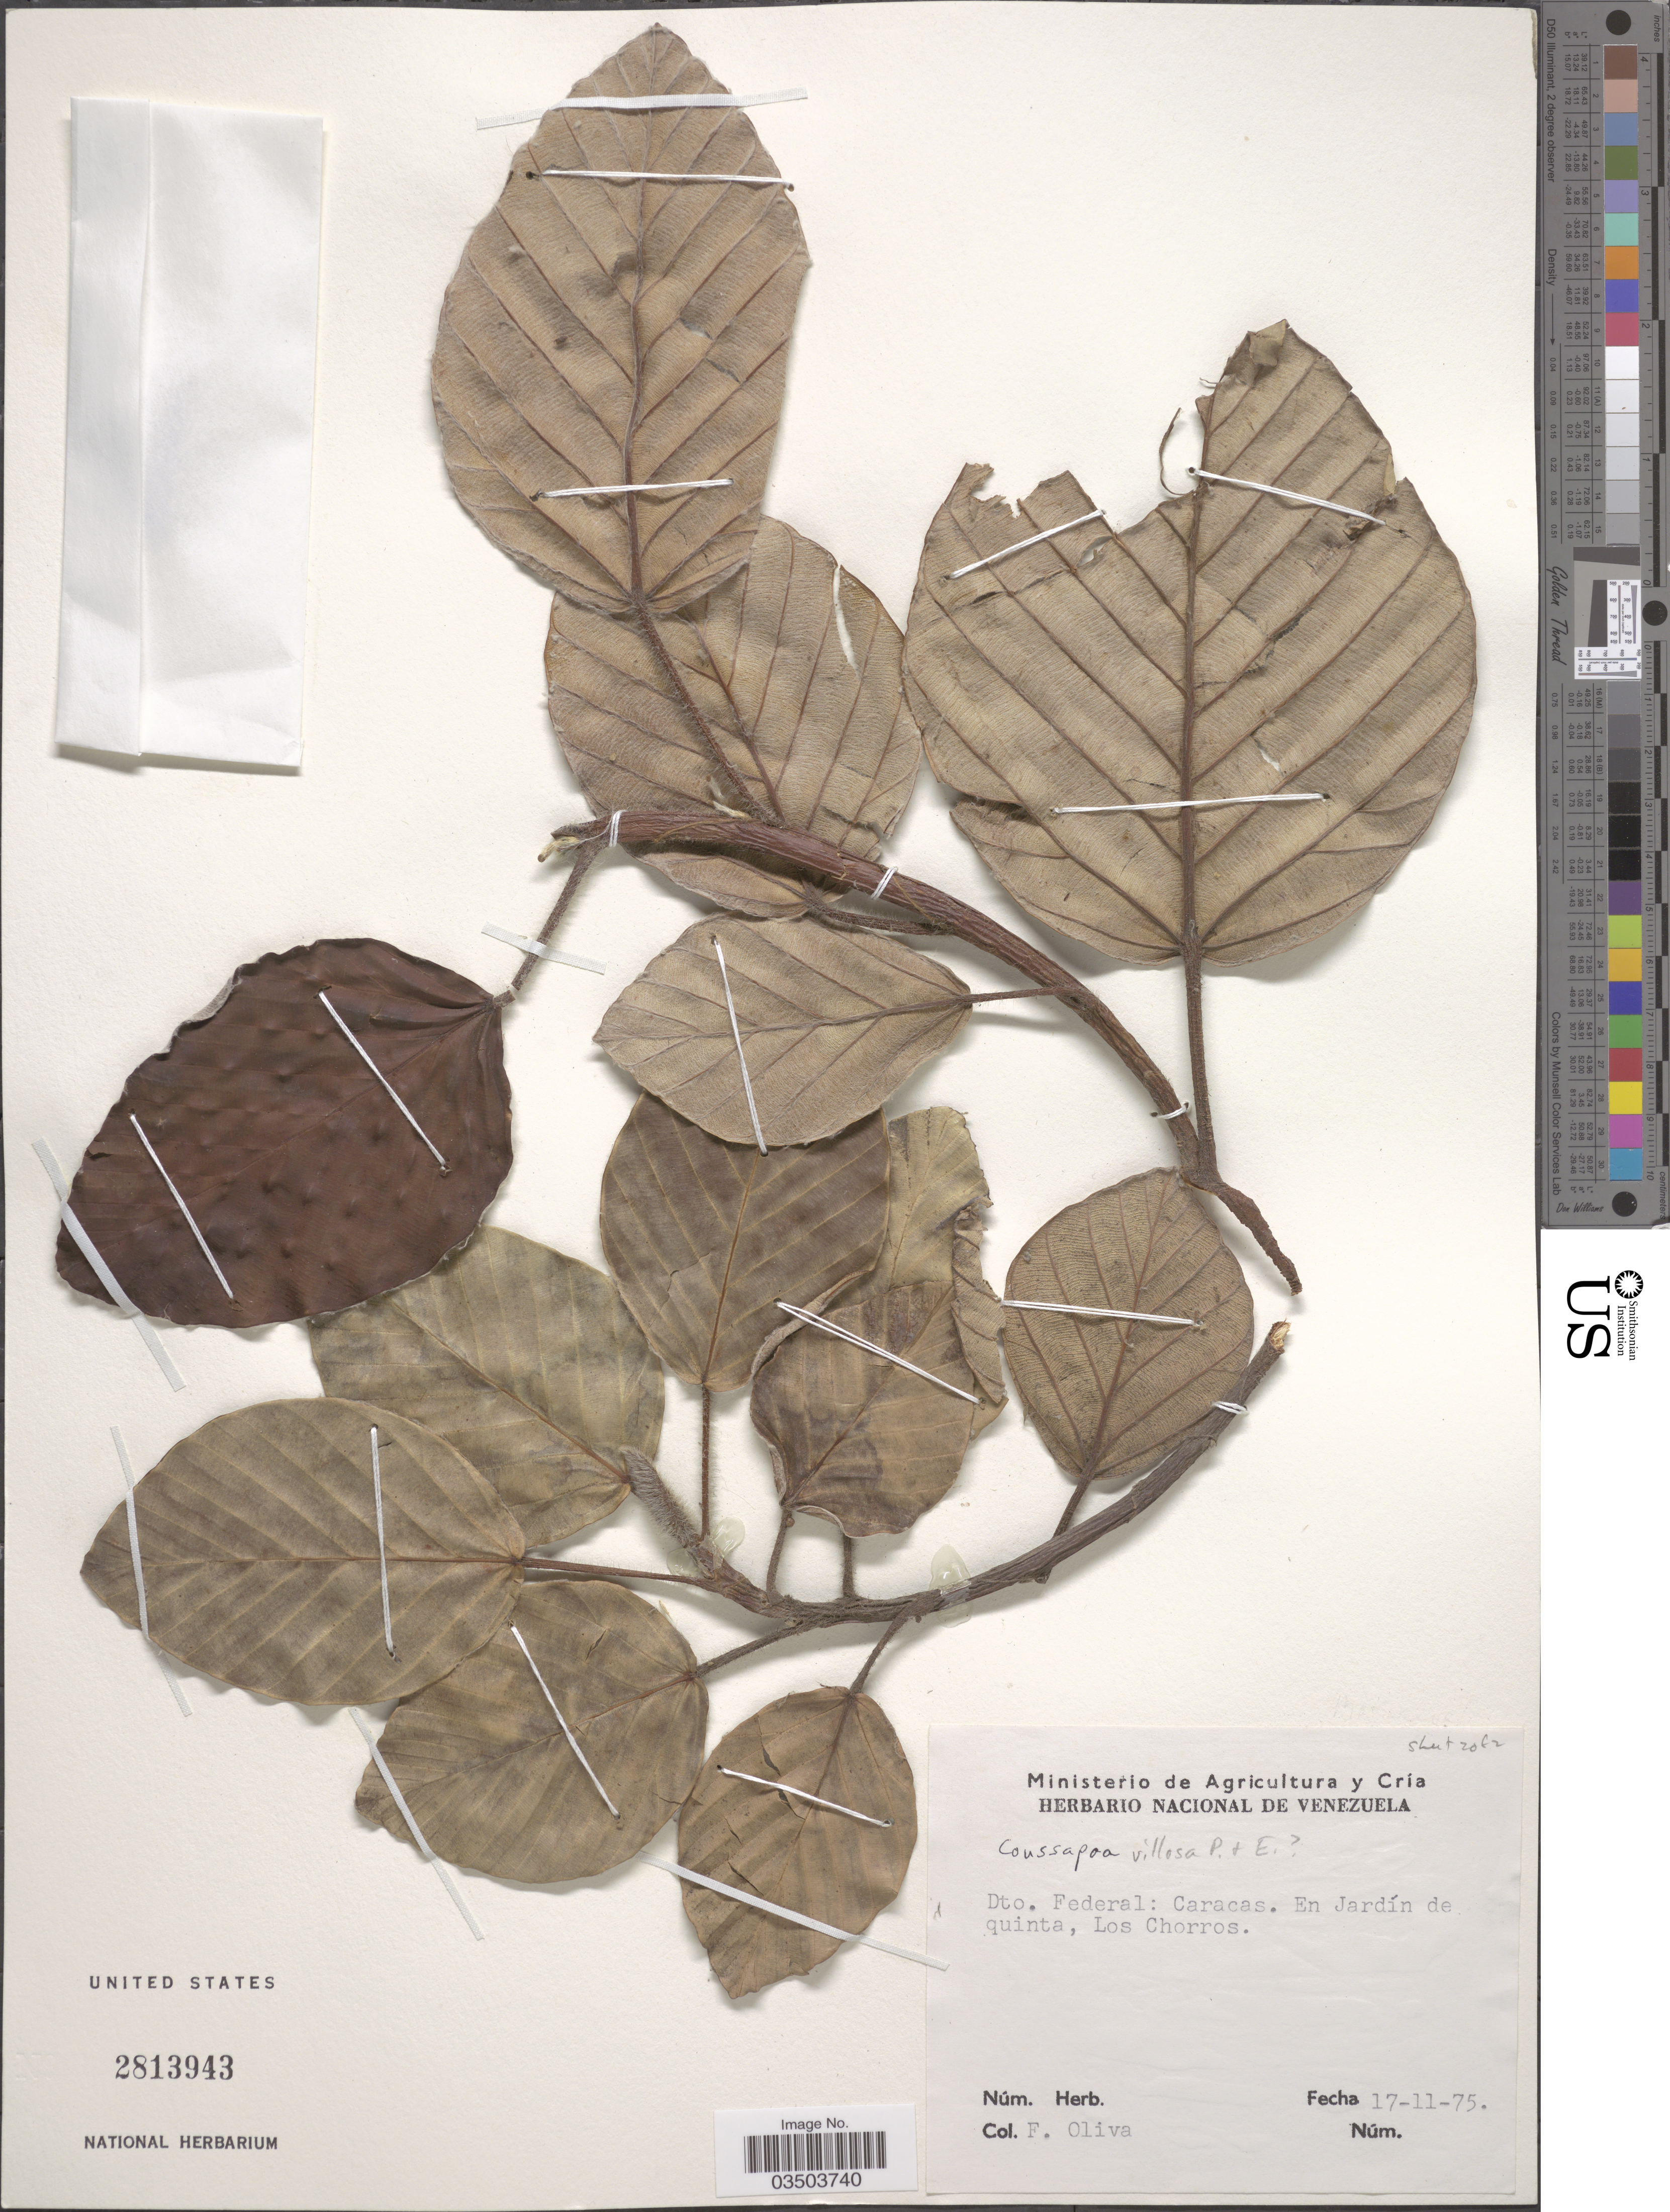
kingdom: Plantae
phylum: Tracheophyta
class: Magnoliopsida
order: Rosales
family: Urticaceae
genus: Coussapoa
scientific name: Coussapoa villosa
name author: Poepp. & Endl.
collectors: F. Oliva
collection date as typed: Transcribed d/m/y: 17/11/75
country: Venezuela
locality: Dto. Federal: Caracas. En Jardín de quinta, Los Chorros.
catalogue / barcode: US 2813943